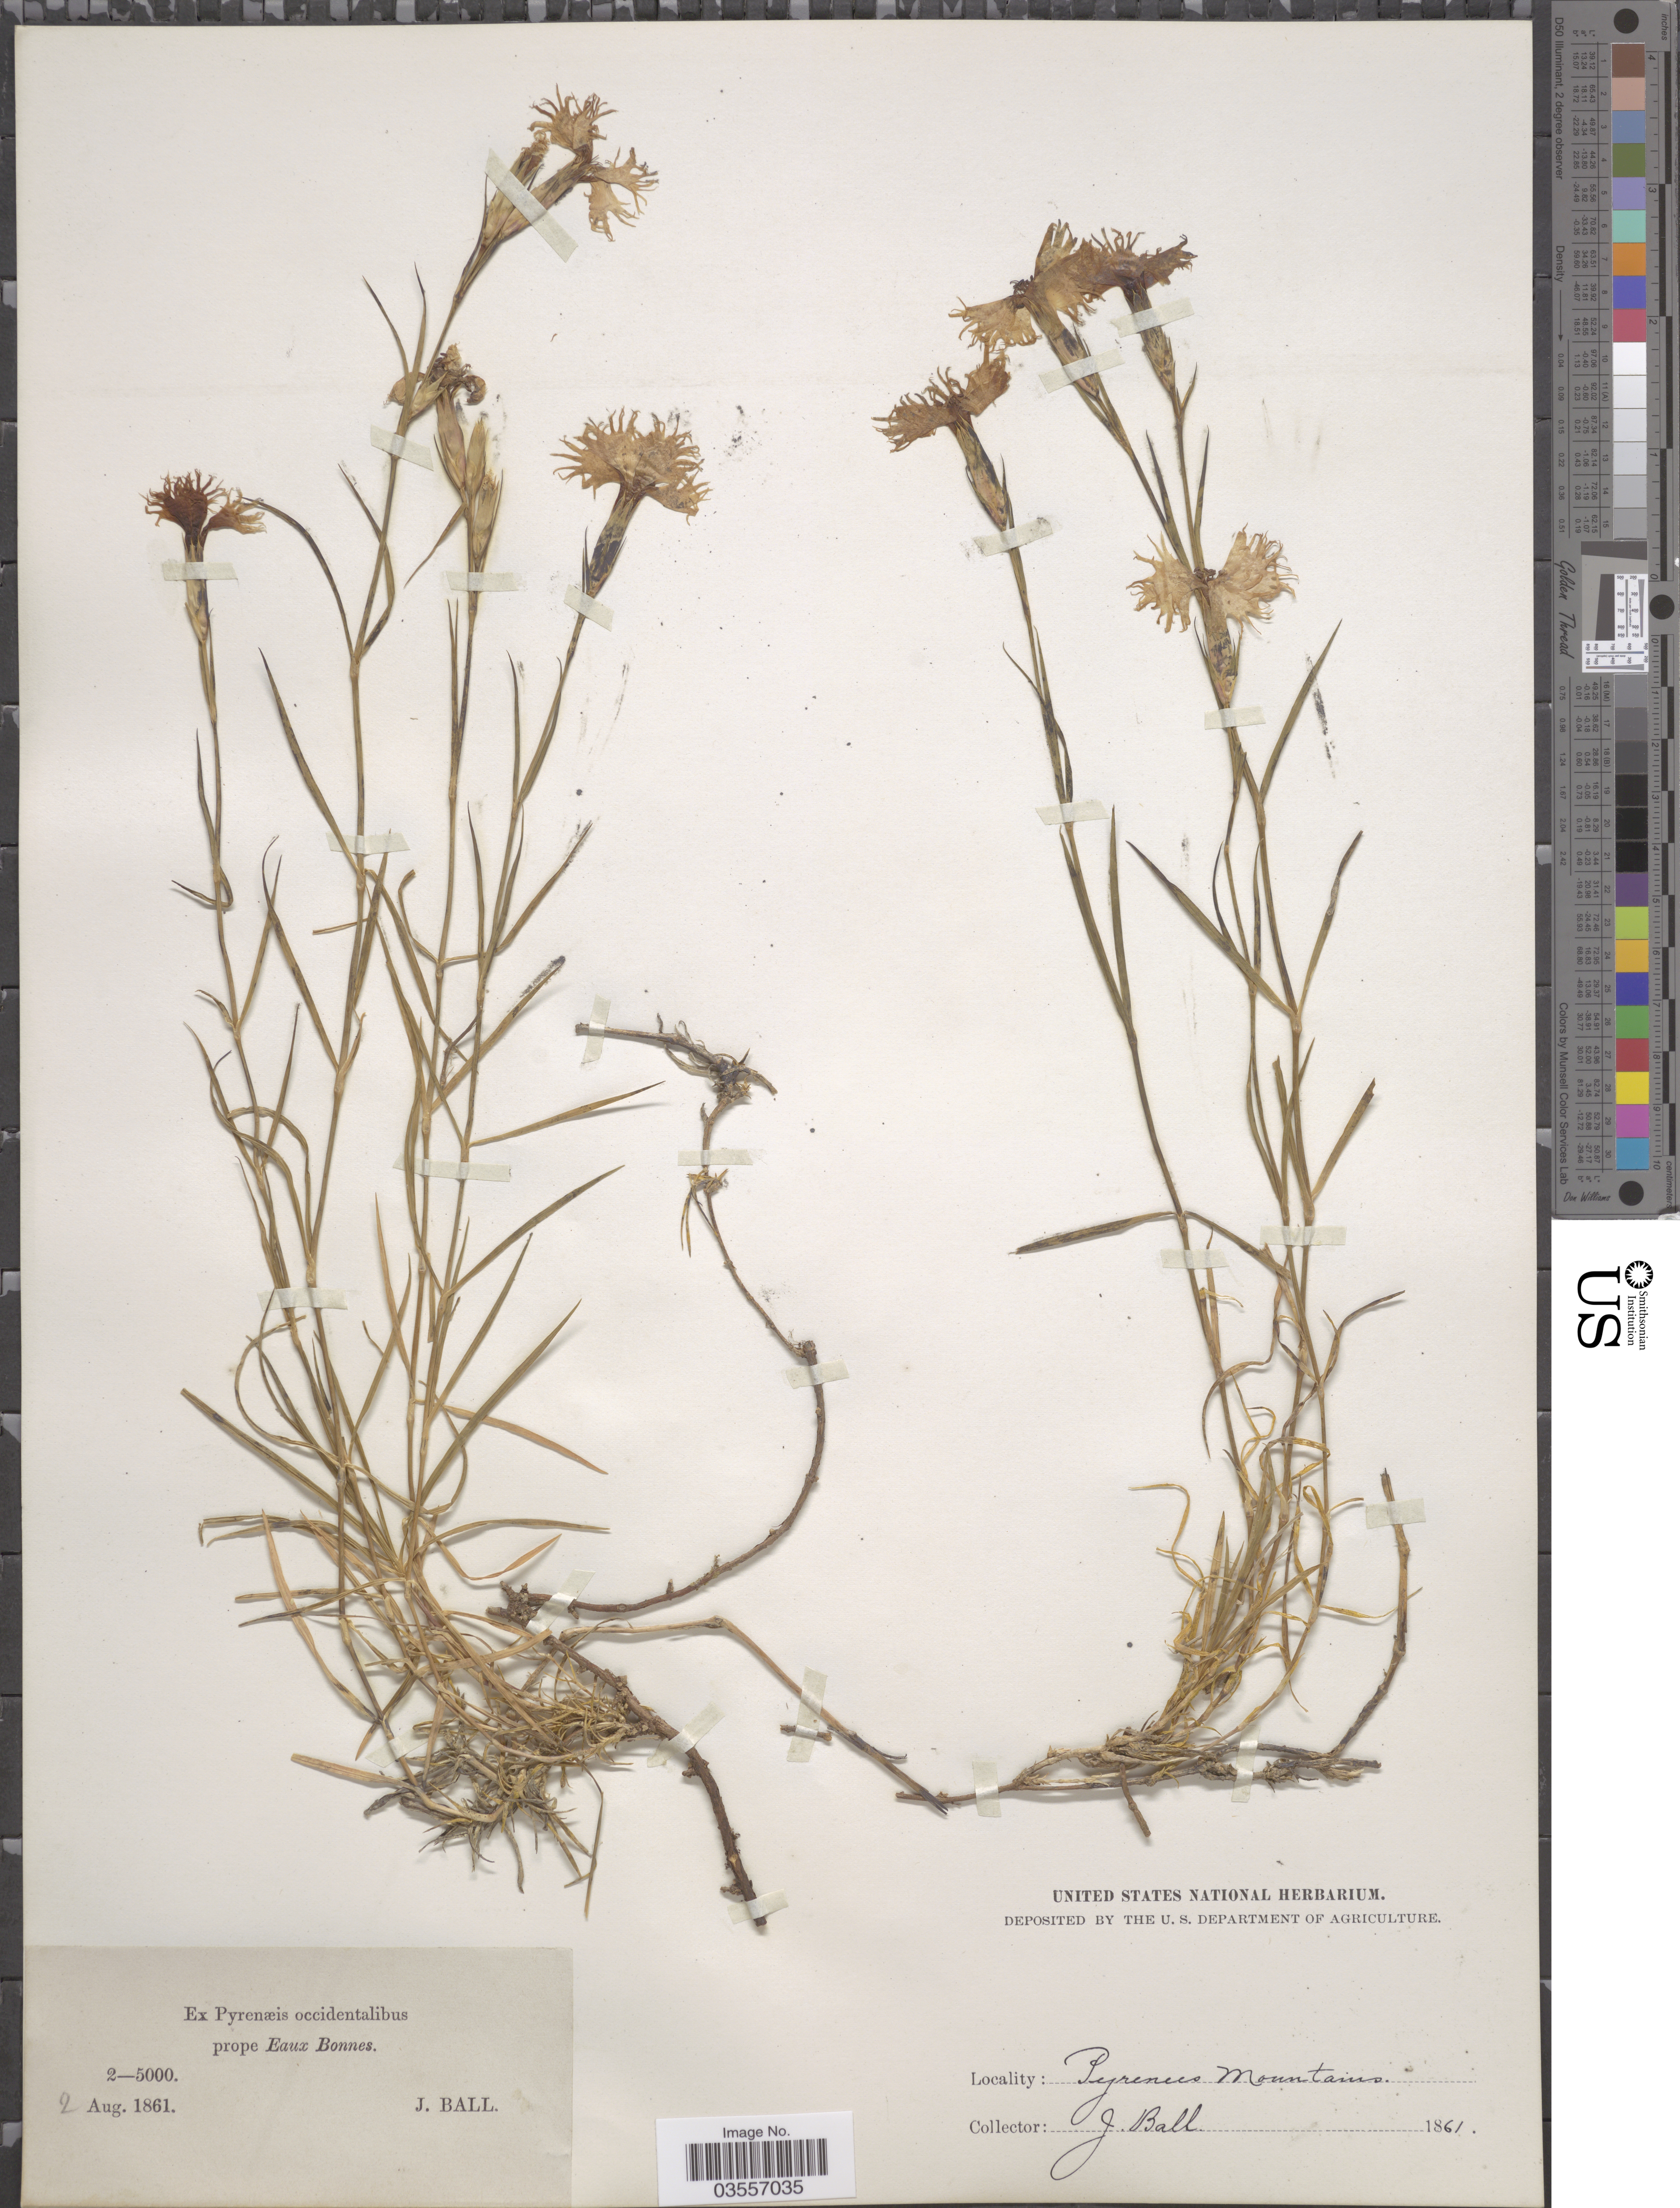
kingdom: Plantae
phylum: Tracheophyta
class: Magnoliopsida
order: Caryophyllales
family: Caryophyllaceae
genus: Dianthus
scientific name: Dianthus sp.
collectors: J. Ball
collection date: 1861-08-02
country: France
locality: Ex Pyrenæis occidentalibus prope Eaux Bonnes. Pyrenees Mountains.